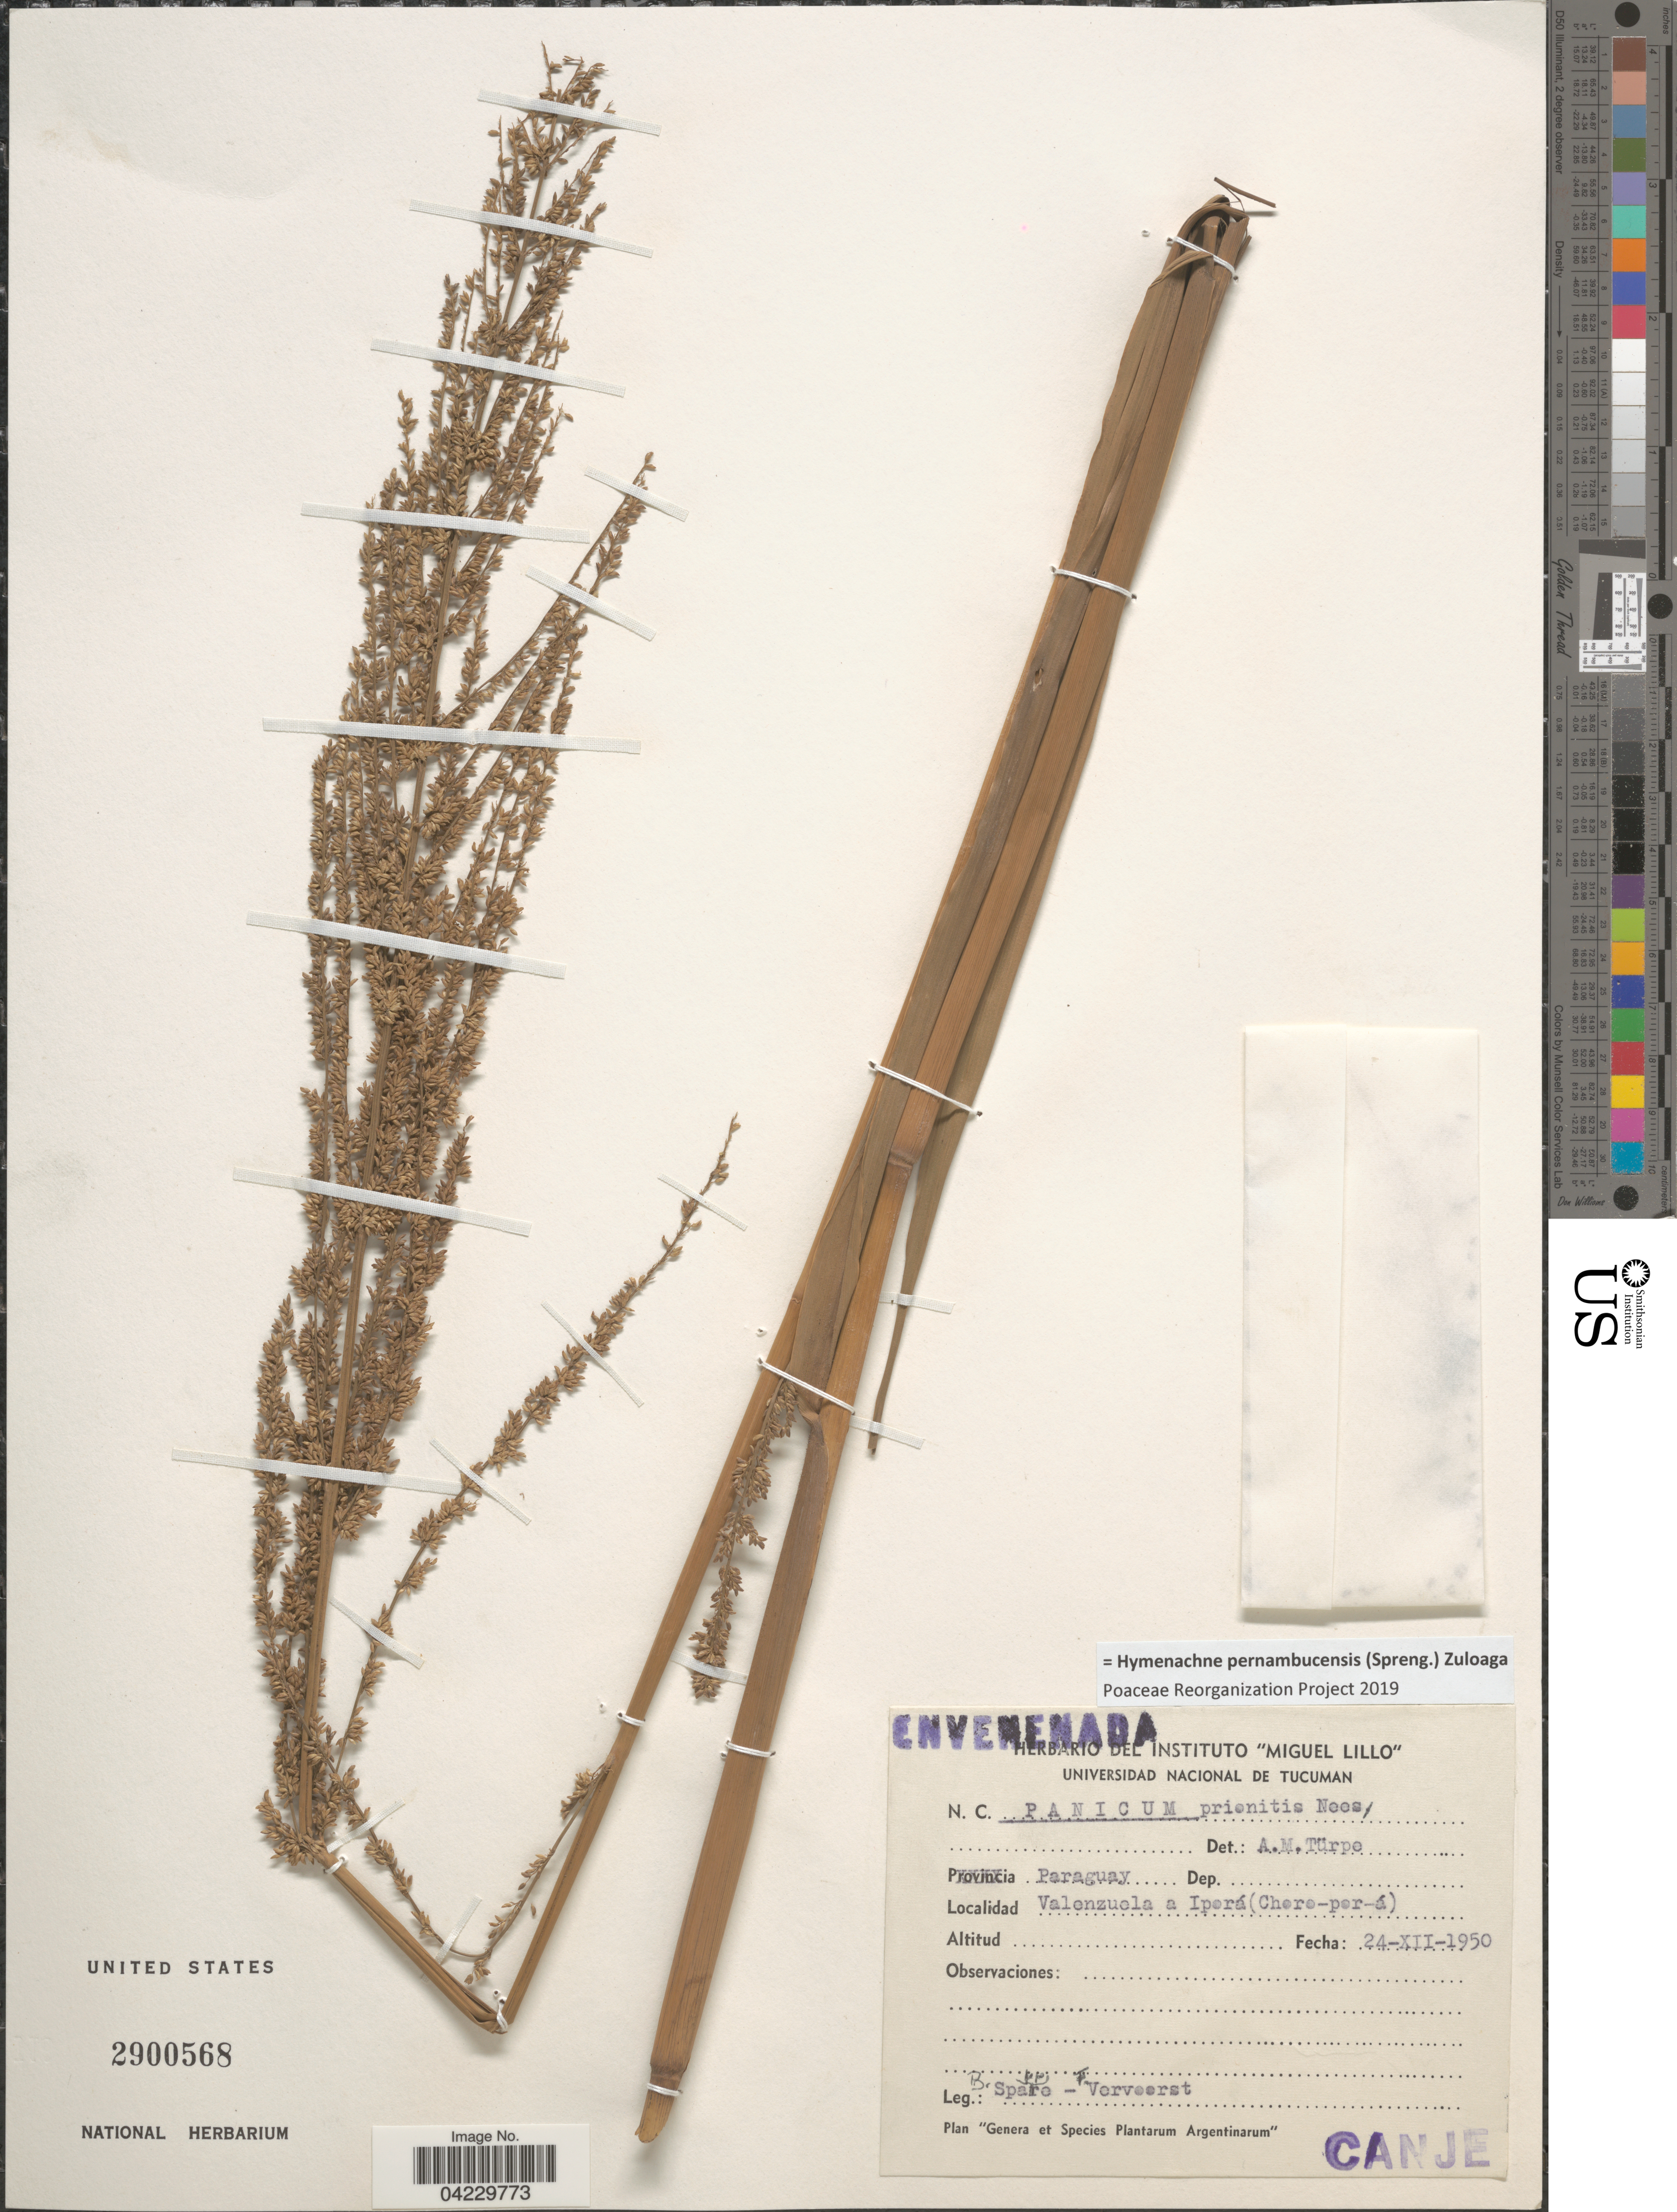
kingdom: Plantae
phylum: Tracheophyta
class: Liliopsida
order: Poales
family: Poaceae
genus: Hymenachne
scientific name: Hymenachne pernambucensis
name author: (Spreng.) Zuloaga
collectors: B. Sparre & F. Vervoorst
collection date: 1950-12-24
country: Paraguay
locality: Valenzuela a Iperá (Choro-por-á).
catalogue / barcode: US 2900568